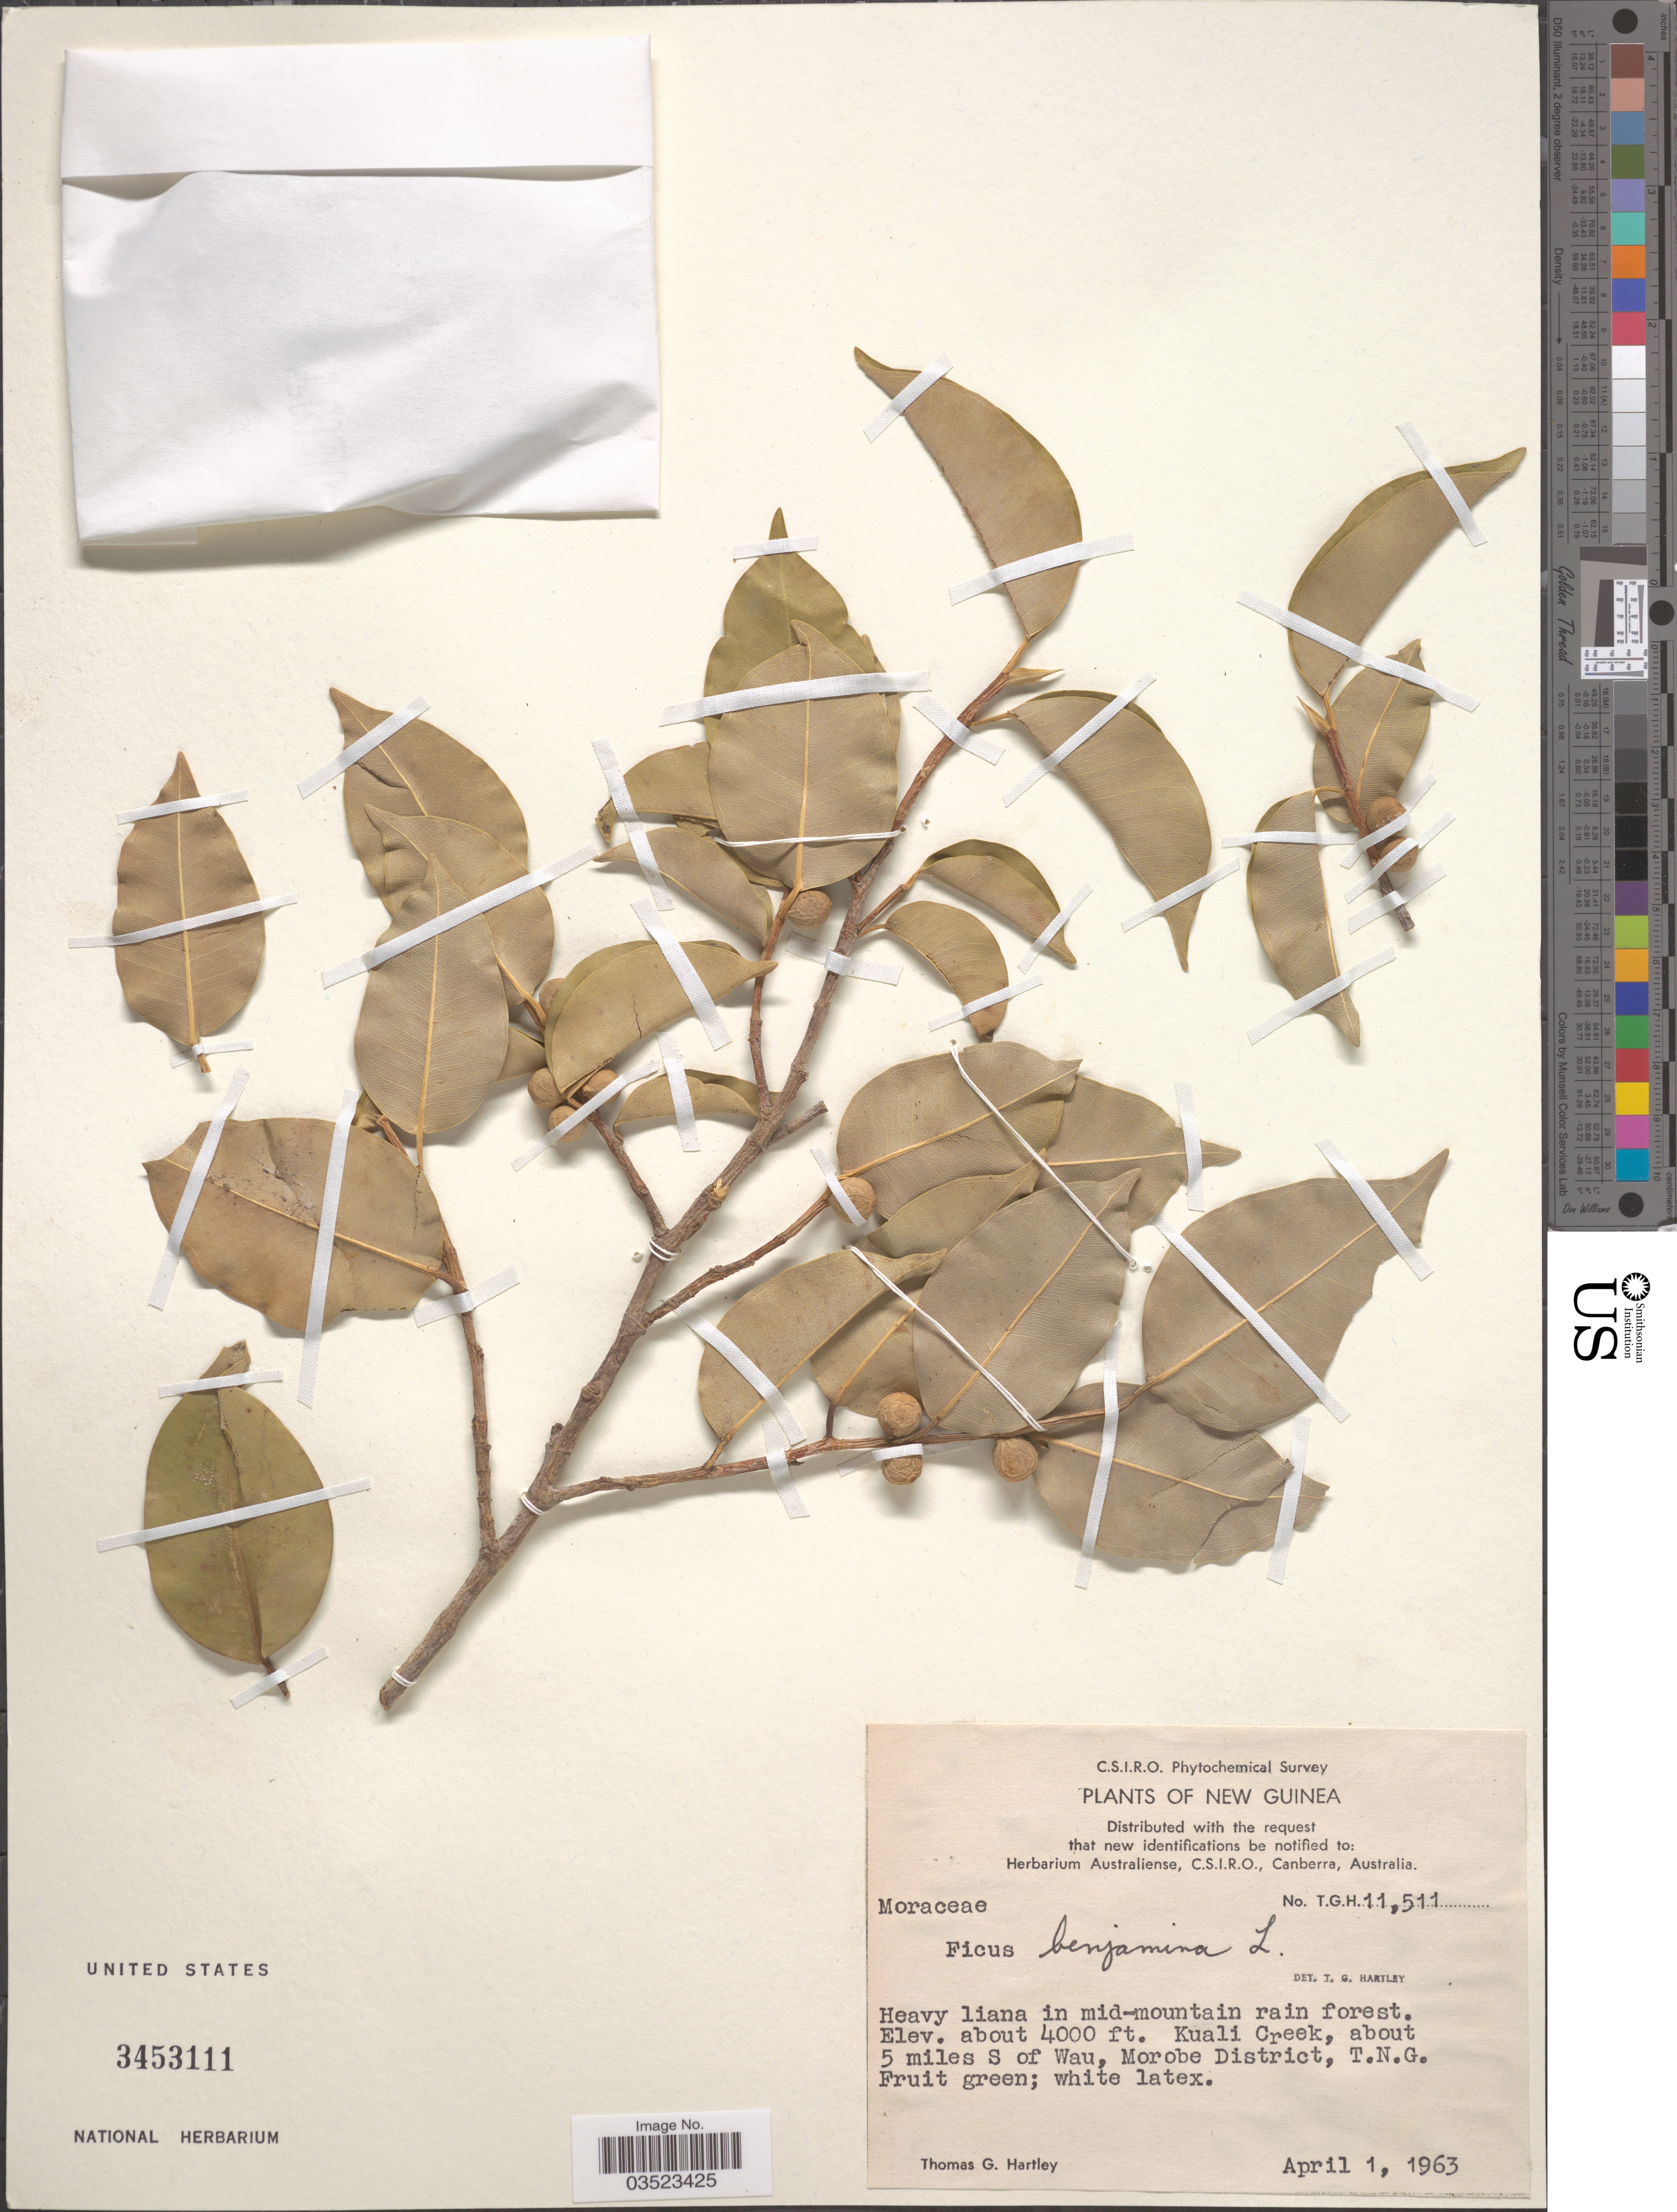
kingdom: Plantae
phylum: Tracheophyta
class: Magnoliopsida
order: Rosales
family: Moraceae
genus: Ficus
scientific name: Ficus benjamina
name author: L.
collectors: T. G. Hartley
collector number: T.G.H.11511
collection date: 1963-04-01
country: Papua New Guinea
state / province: Morobe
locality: New Guinea. Kuali Creek, about 5 miles S of Wau, Morobe District, T.N.G.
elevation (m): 1219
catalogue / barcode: US 3453111